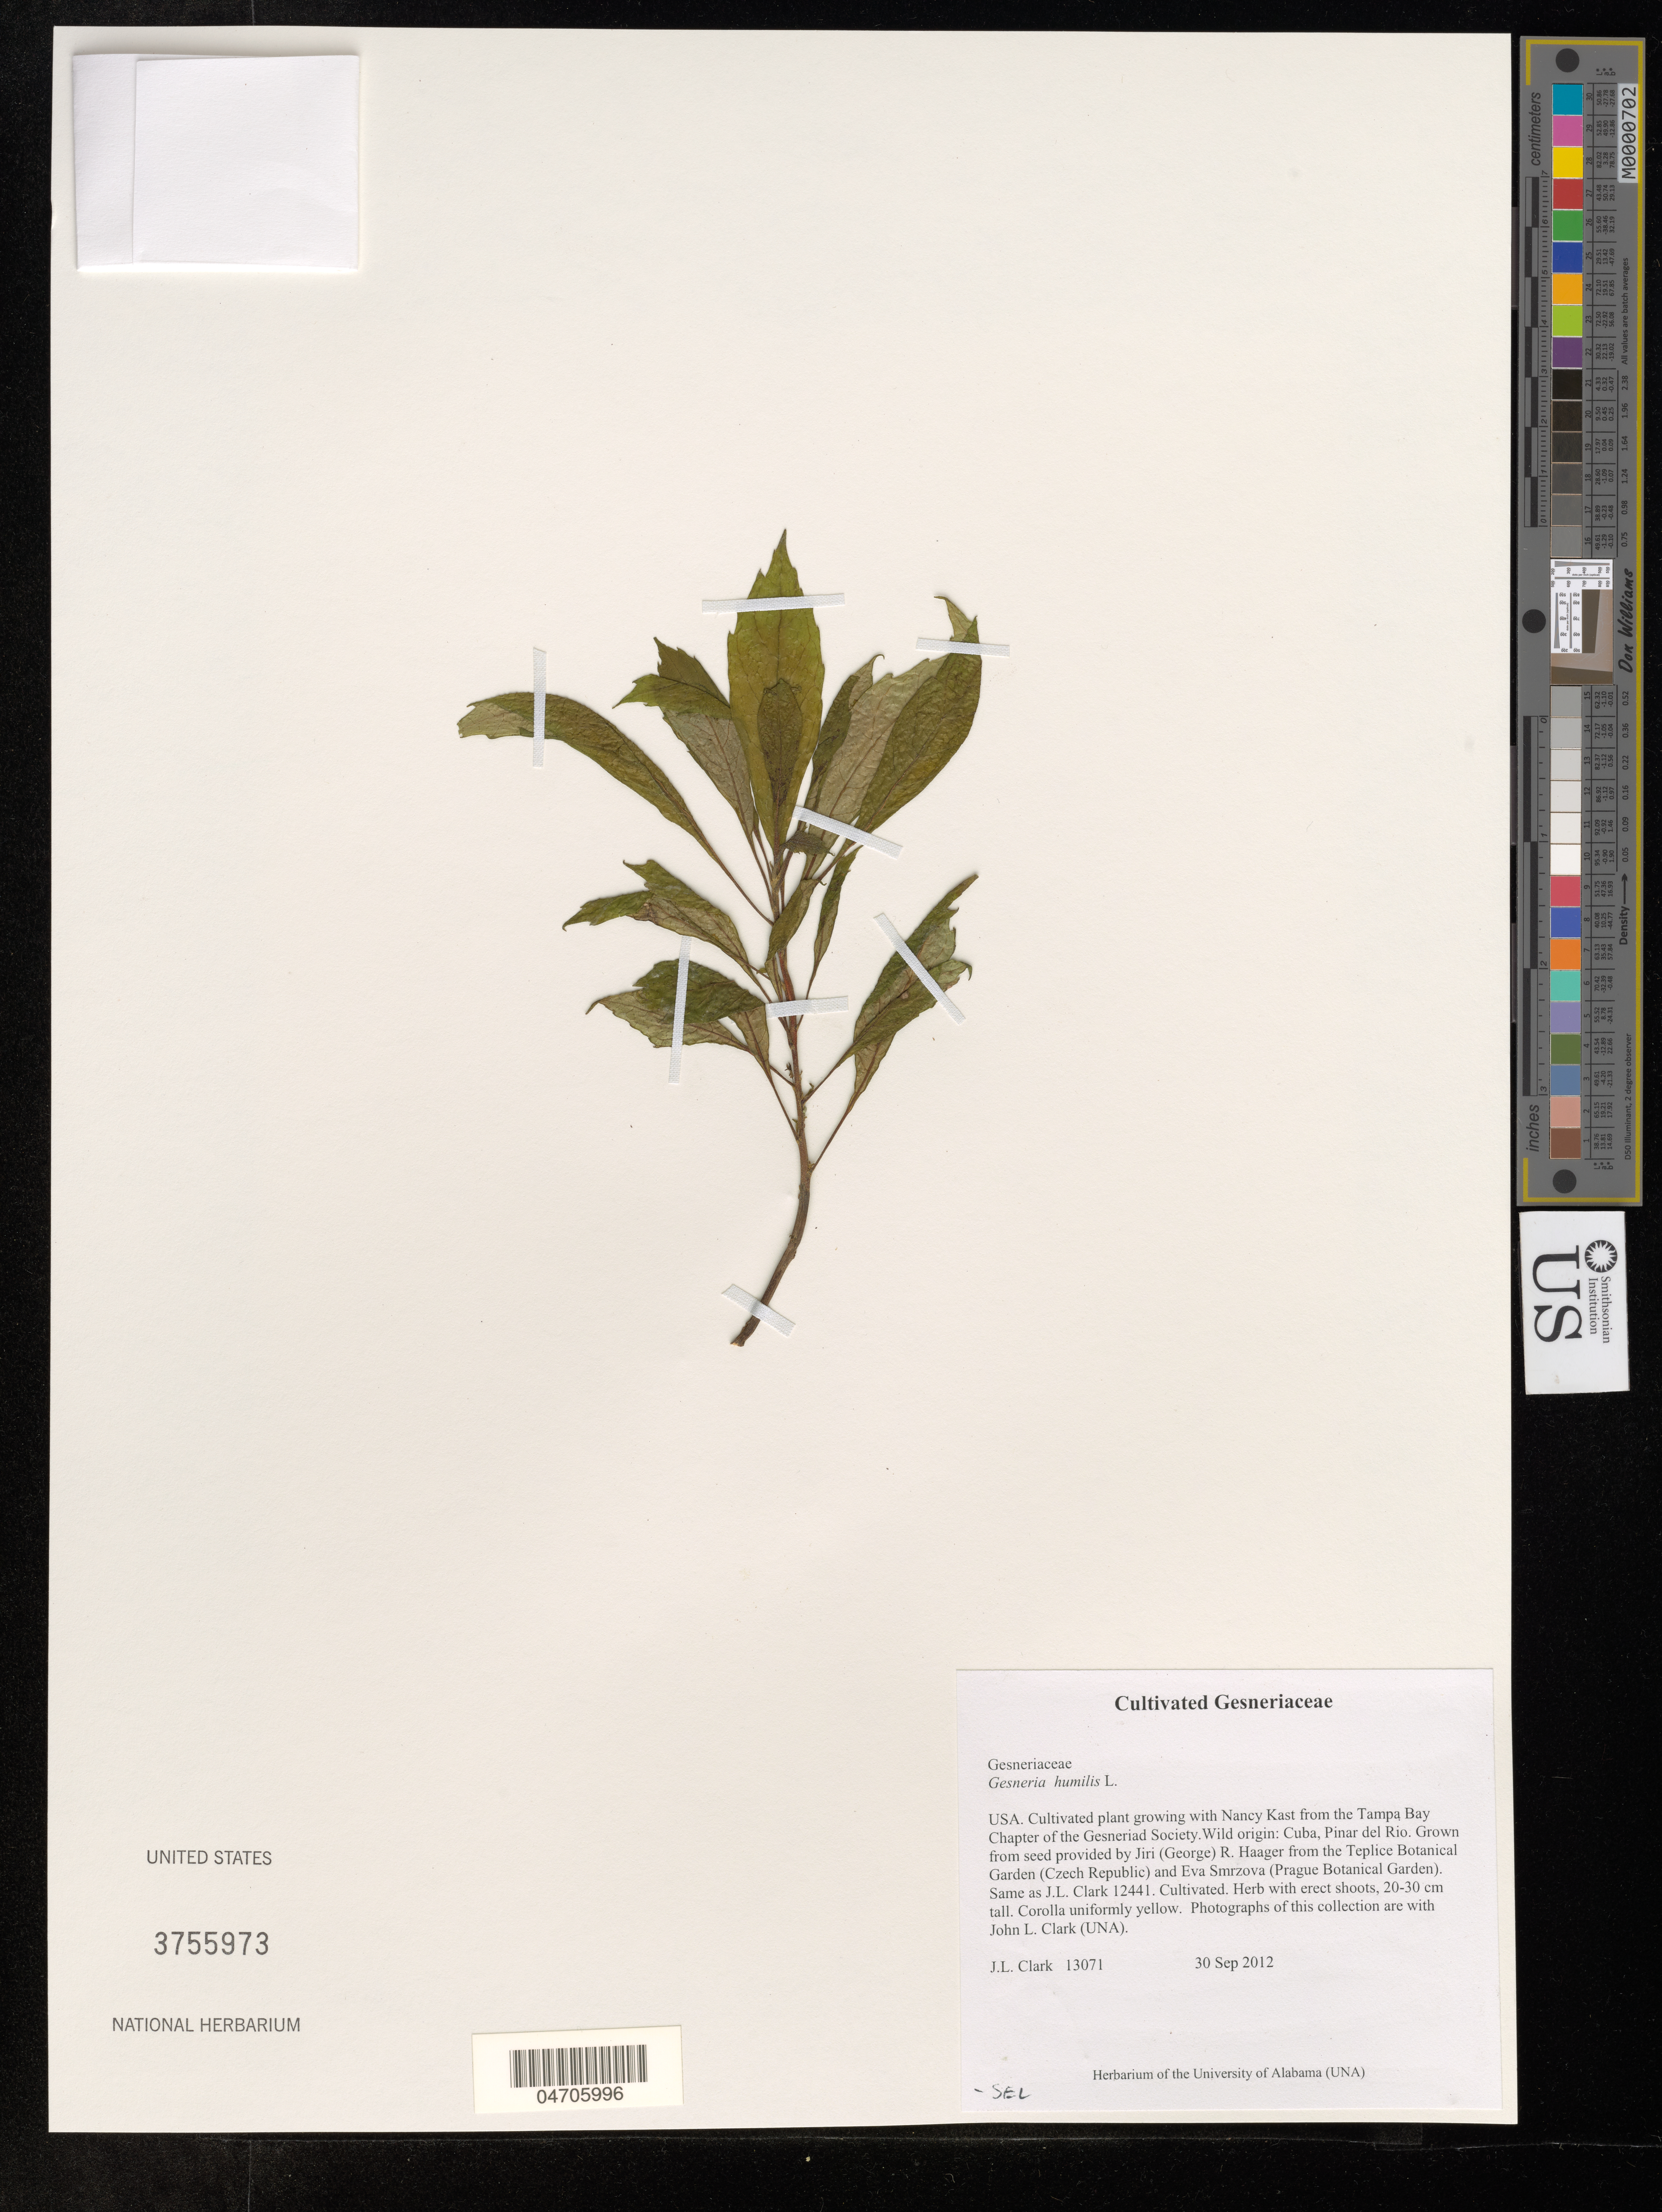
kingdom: Plantae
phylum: Tracheophyta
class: Magnoliopsida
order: Lamiales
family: Gesneriaceae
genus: Gesneria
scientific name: Gesneria humilis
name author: L.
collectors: J. L. Clark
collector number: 13071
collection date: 2012-09-30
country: United States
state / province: Florida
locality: With Nancy Kast from the Tampa Bay Chapter of the Gesneriad Society.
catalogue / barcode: US 3755973